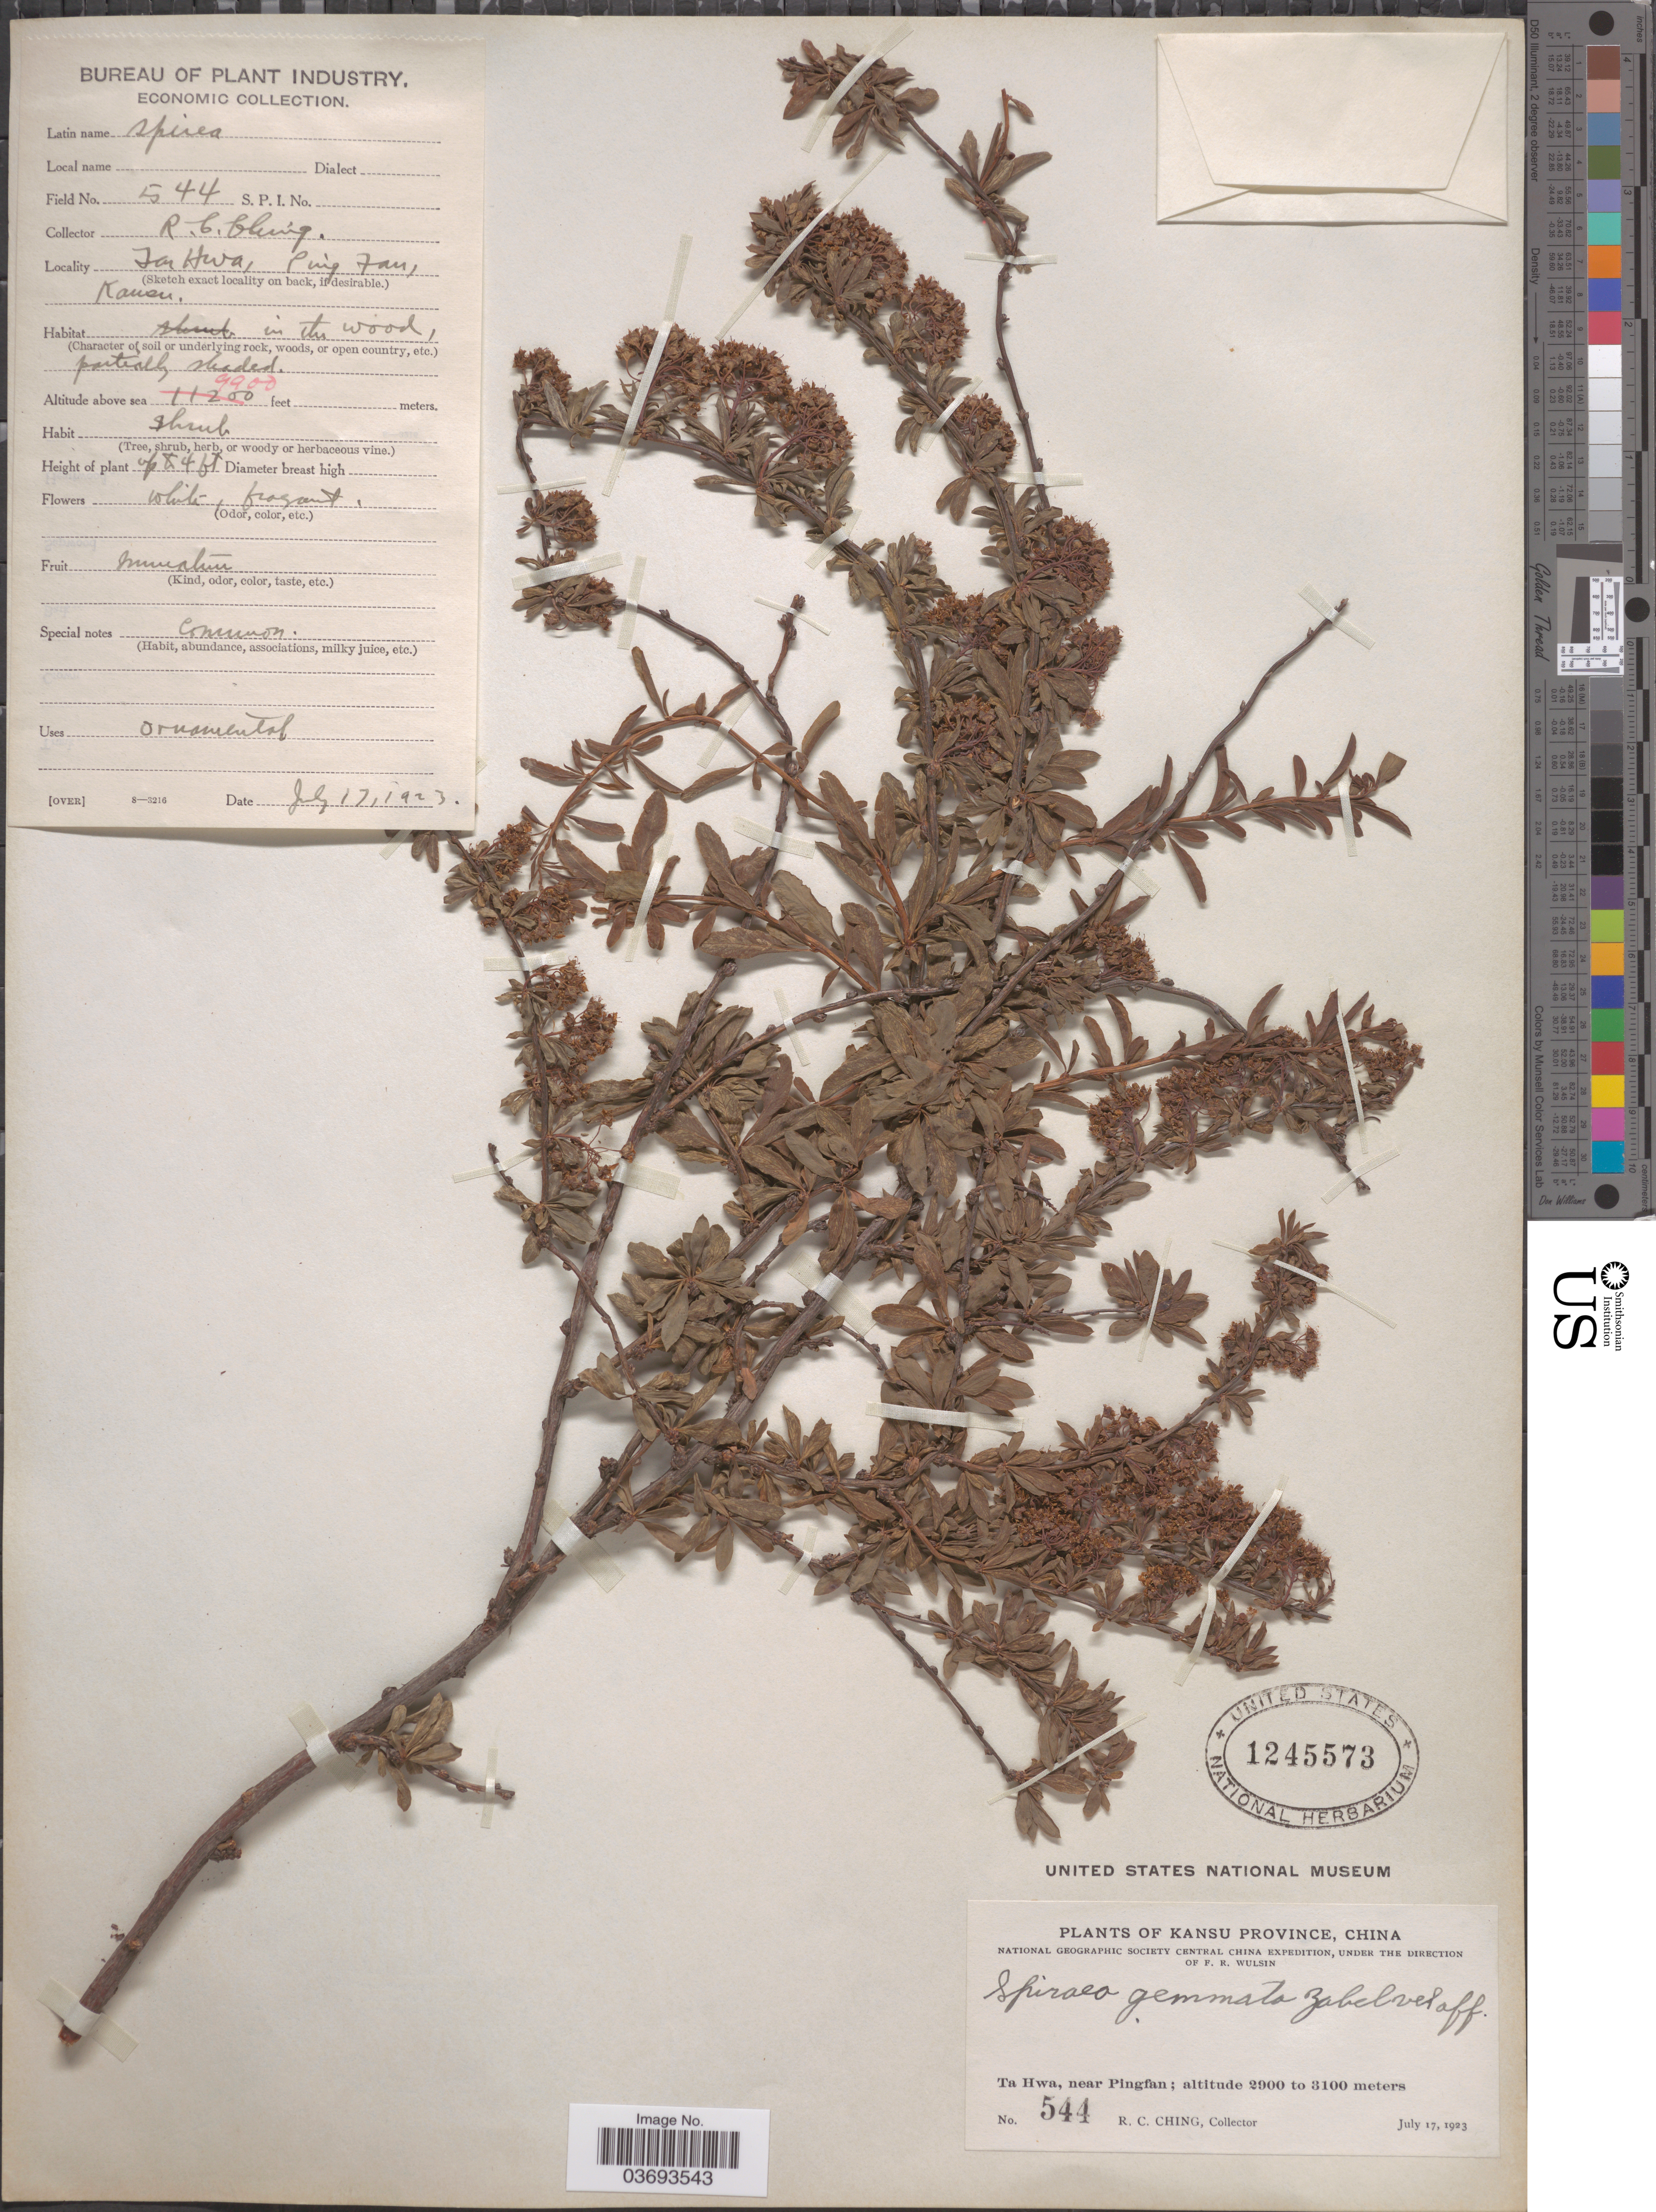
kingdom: Plantae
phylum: Tracheophyta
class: Magnoliopsida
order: Rosales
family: Rosaceae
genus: Spiraea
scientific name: Spiraea gemmata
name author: Zabel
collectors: R. C. Ching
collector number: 544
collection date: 1923-07-17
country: China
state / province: Gansu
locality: Kansu Province. Ta Hwa, near Pingfan.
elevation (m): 3018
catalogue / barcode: US 1245573